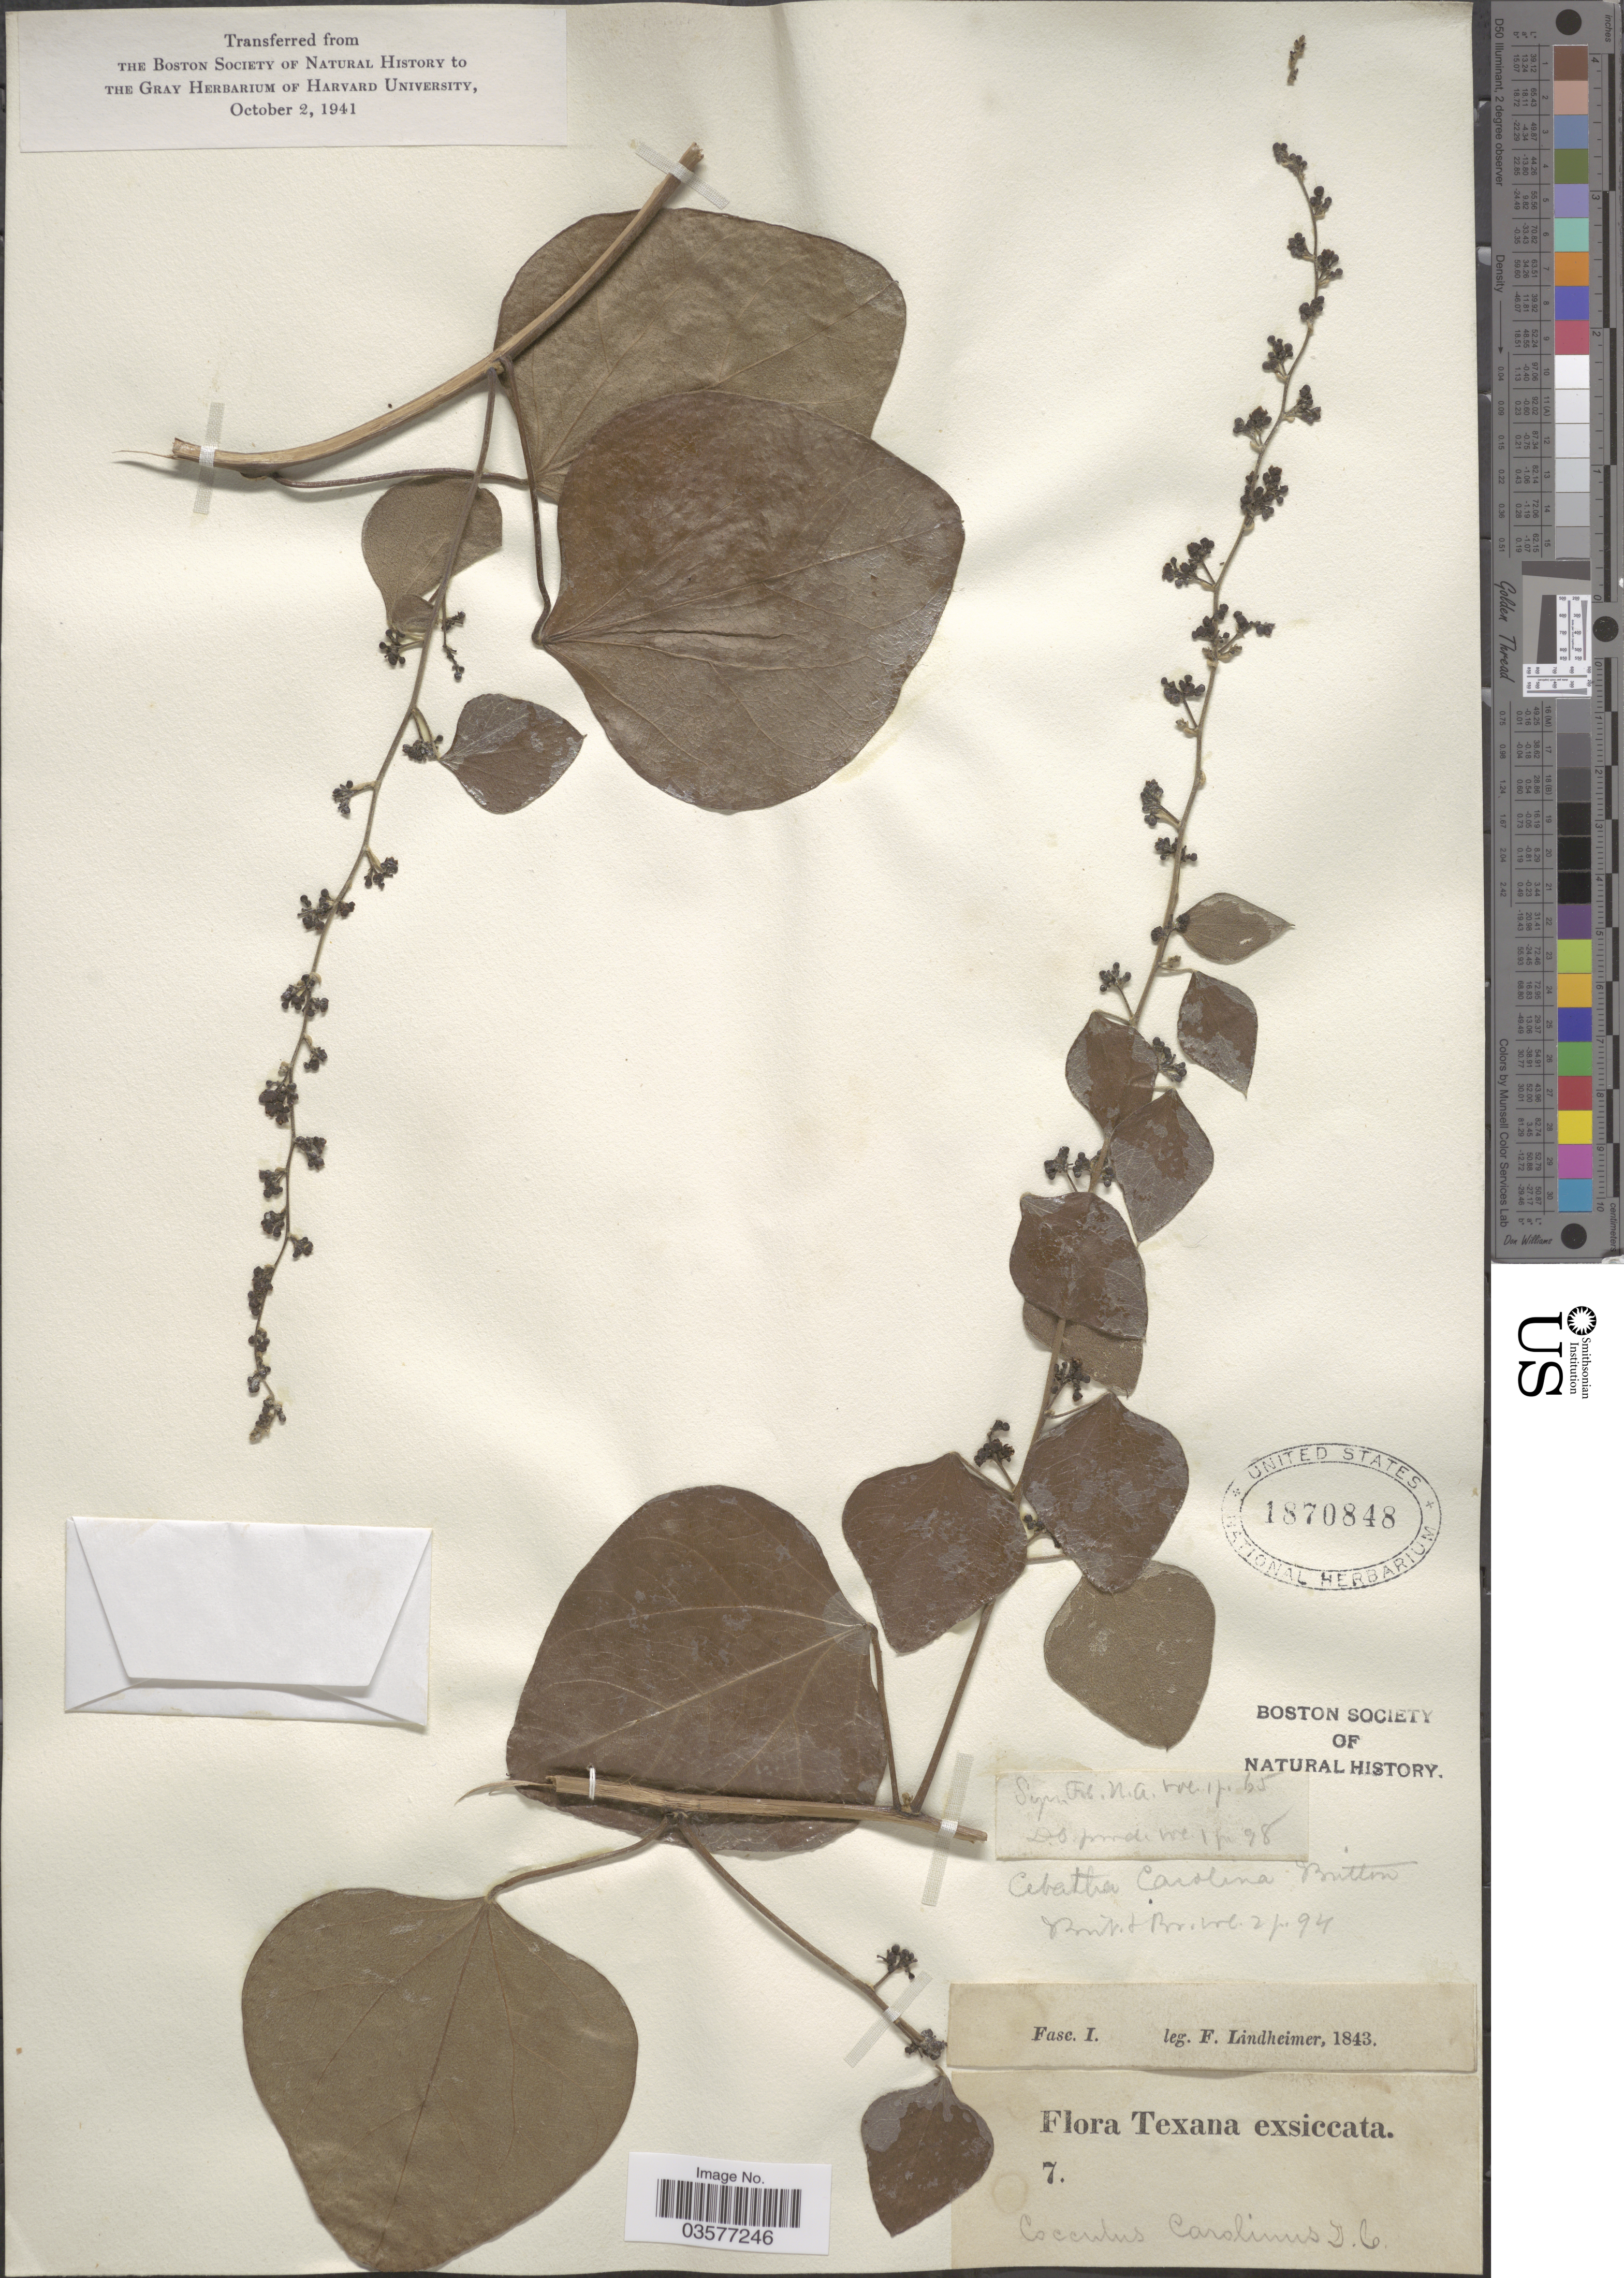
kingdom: Plantae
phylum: Tracheophyta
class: Magnoliopsida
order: Ranunculales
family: Menispermaceae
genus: Cocculus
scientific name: Cocculus carolinus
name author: (L.) DC.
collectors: F. Lindheimer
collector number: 7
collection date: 1843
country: United States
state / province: Texas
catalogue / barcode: US 1870848